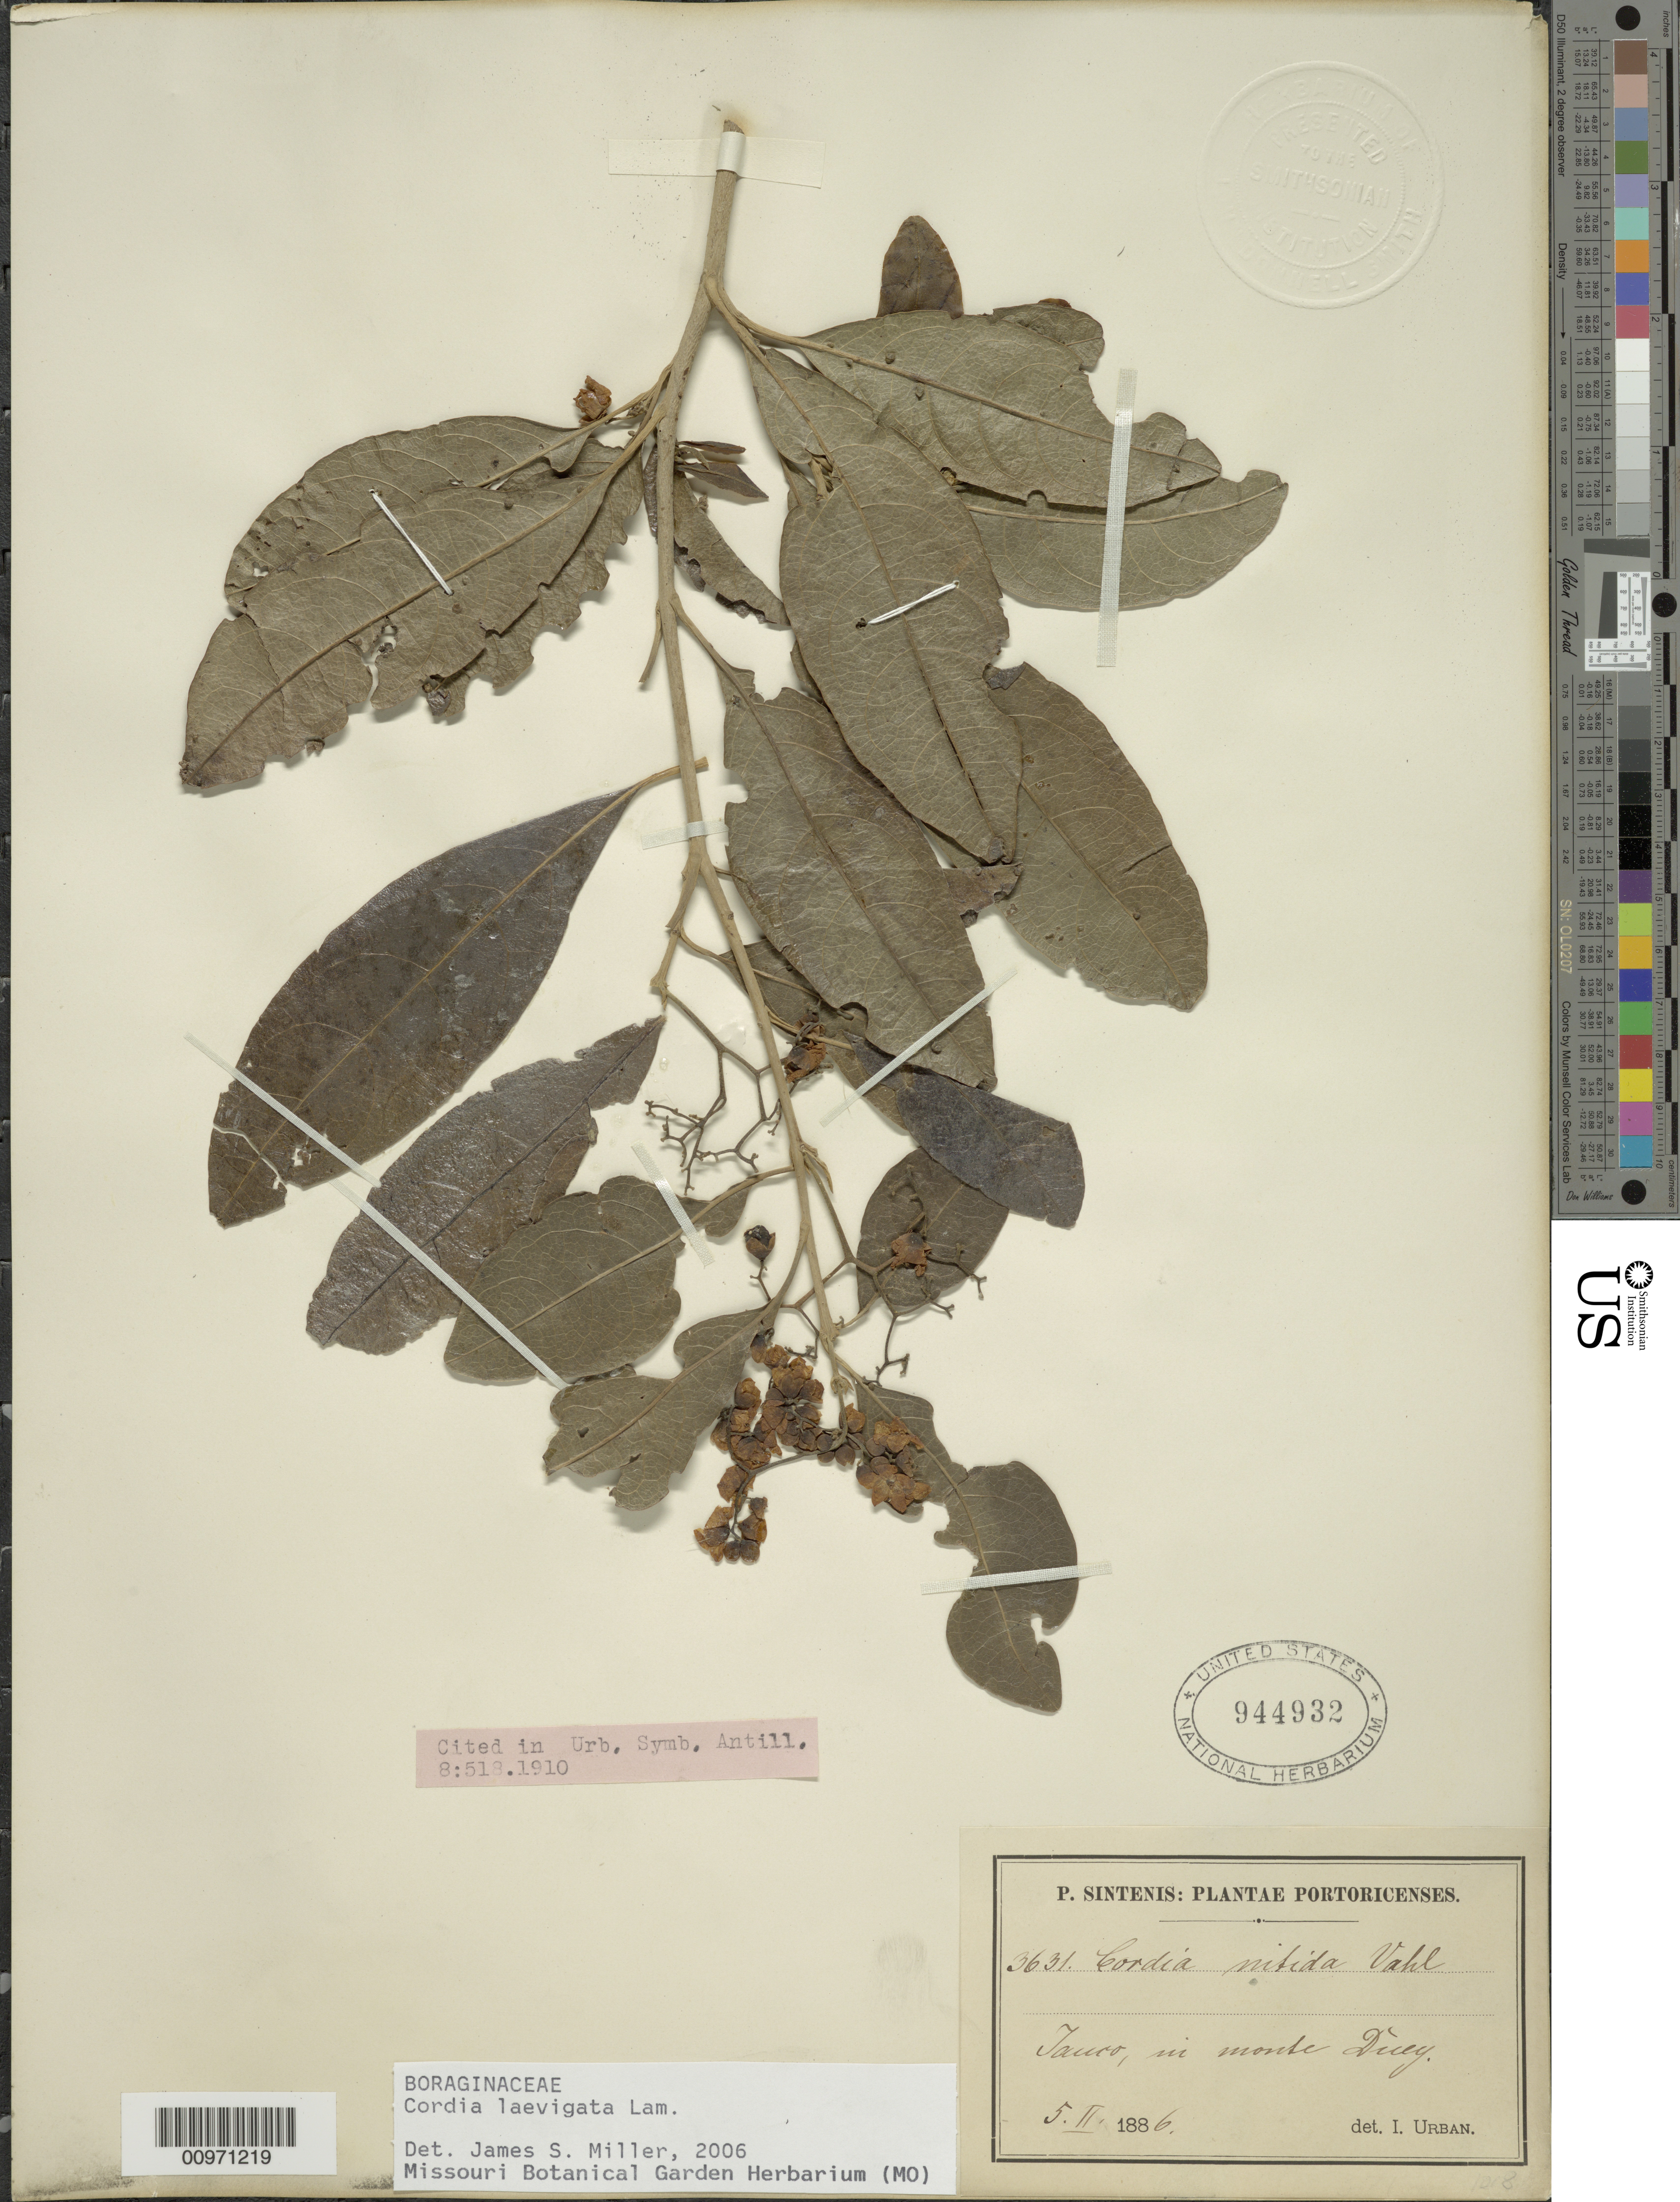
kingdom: Plantae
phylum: Tracheophyta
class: Magnoliopsida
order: Boraginales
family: Cordiaceae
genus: Cordia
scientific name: Cordia laevigata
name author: Lam.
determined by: Miller, James S., (MO), Missouri Botanical Garden (UNITED STATES)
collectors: P. Sintenis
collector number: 3631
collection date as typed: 05 Feb 1886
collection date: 1886-02-05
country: Puerto Rico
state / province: Yauco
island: Puerto Rico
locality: Yauco, in monte Duey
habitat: In monte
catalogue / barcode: US 944932